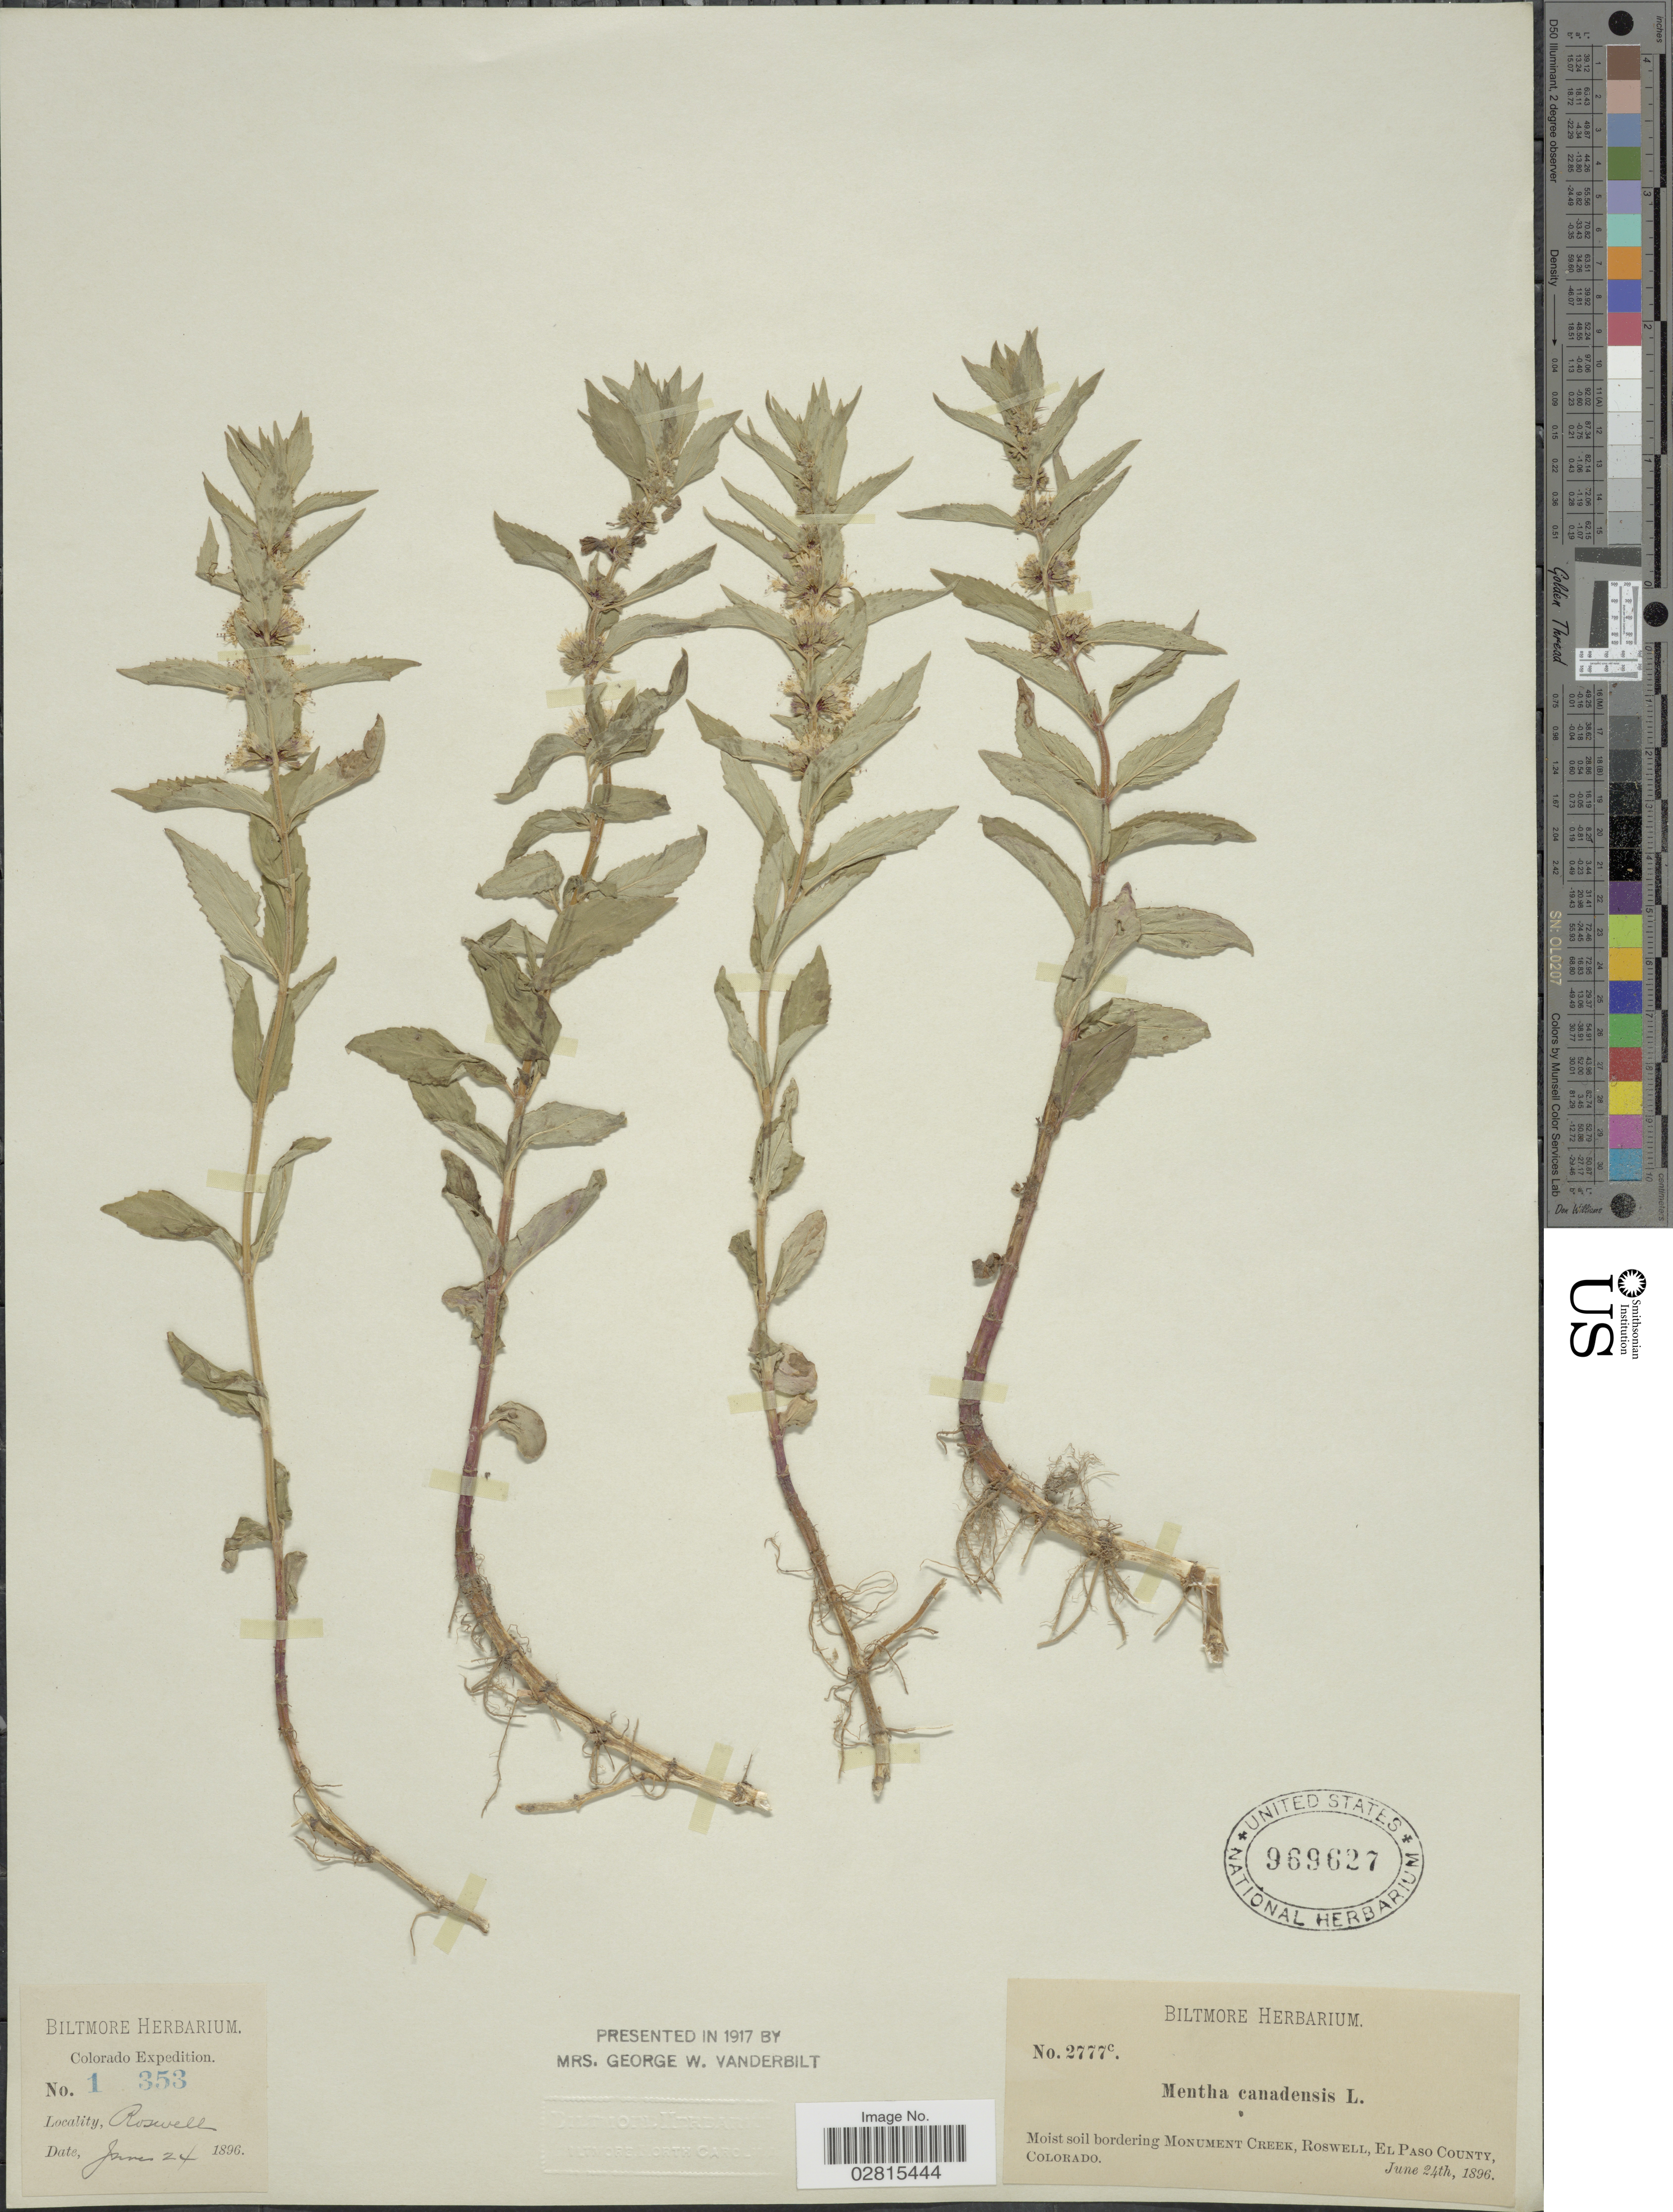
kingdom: Plantae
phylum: Tracheophyta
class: Magnoliopsida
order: Lamiales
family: Lamiaceae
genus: Mentha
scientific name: Mentha canadensis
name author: L.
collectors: ex herb. Biltmore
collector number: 1353/ 2777c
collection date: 1896-06-24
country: United States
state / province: Colorado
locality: Bordering Monument Creek, Roswell, El Paso County.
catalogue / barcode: US 969627